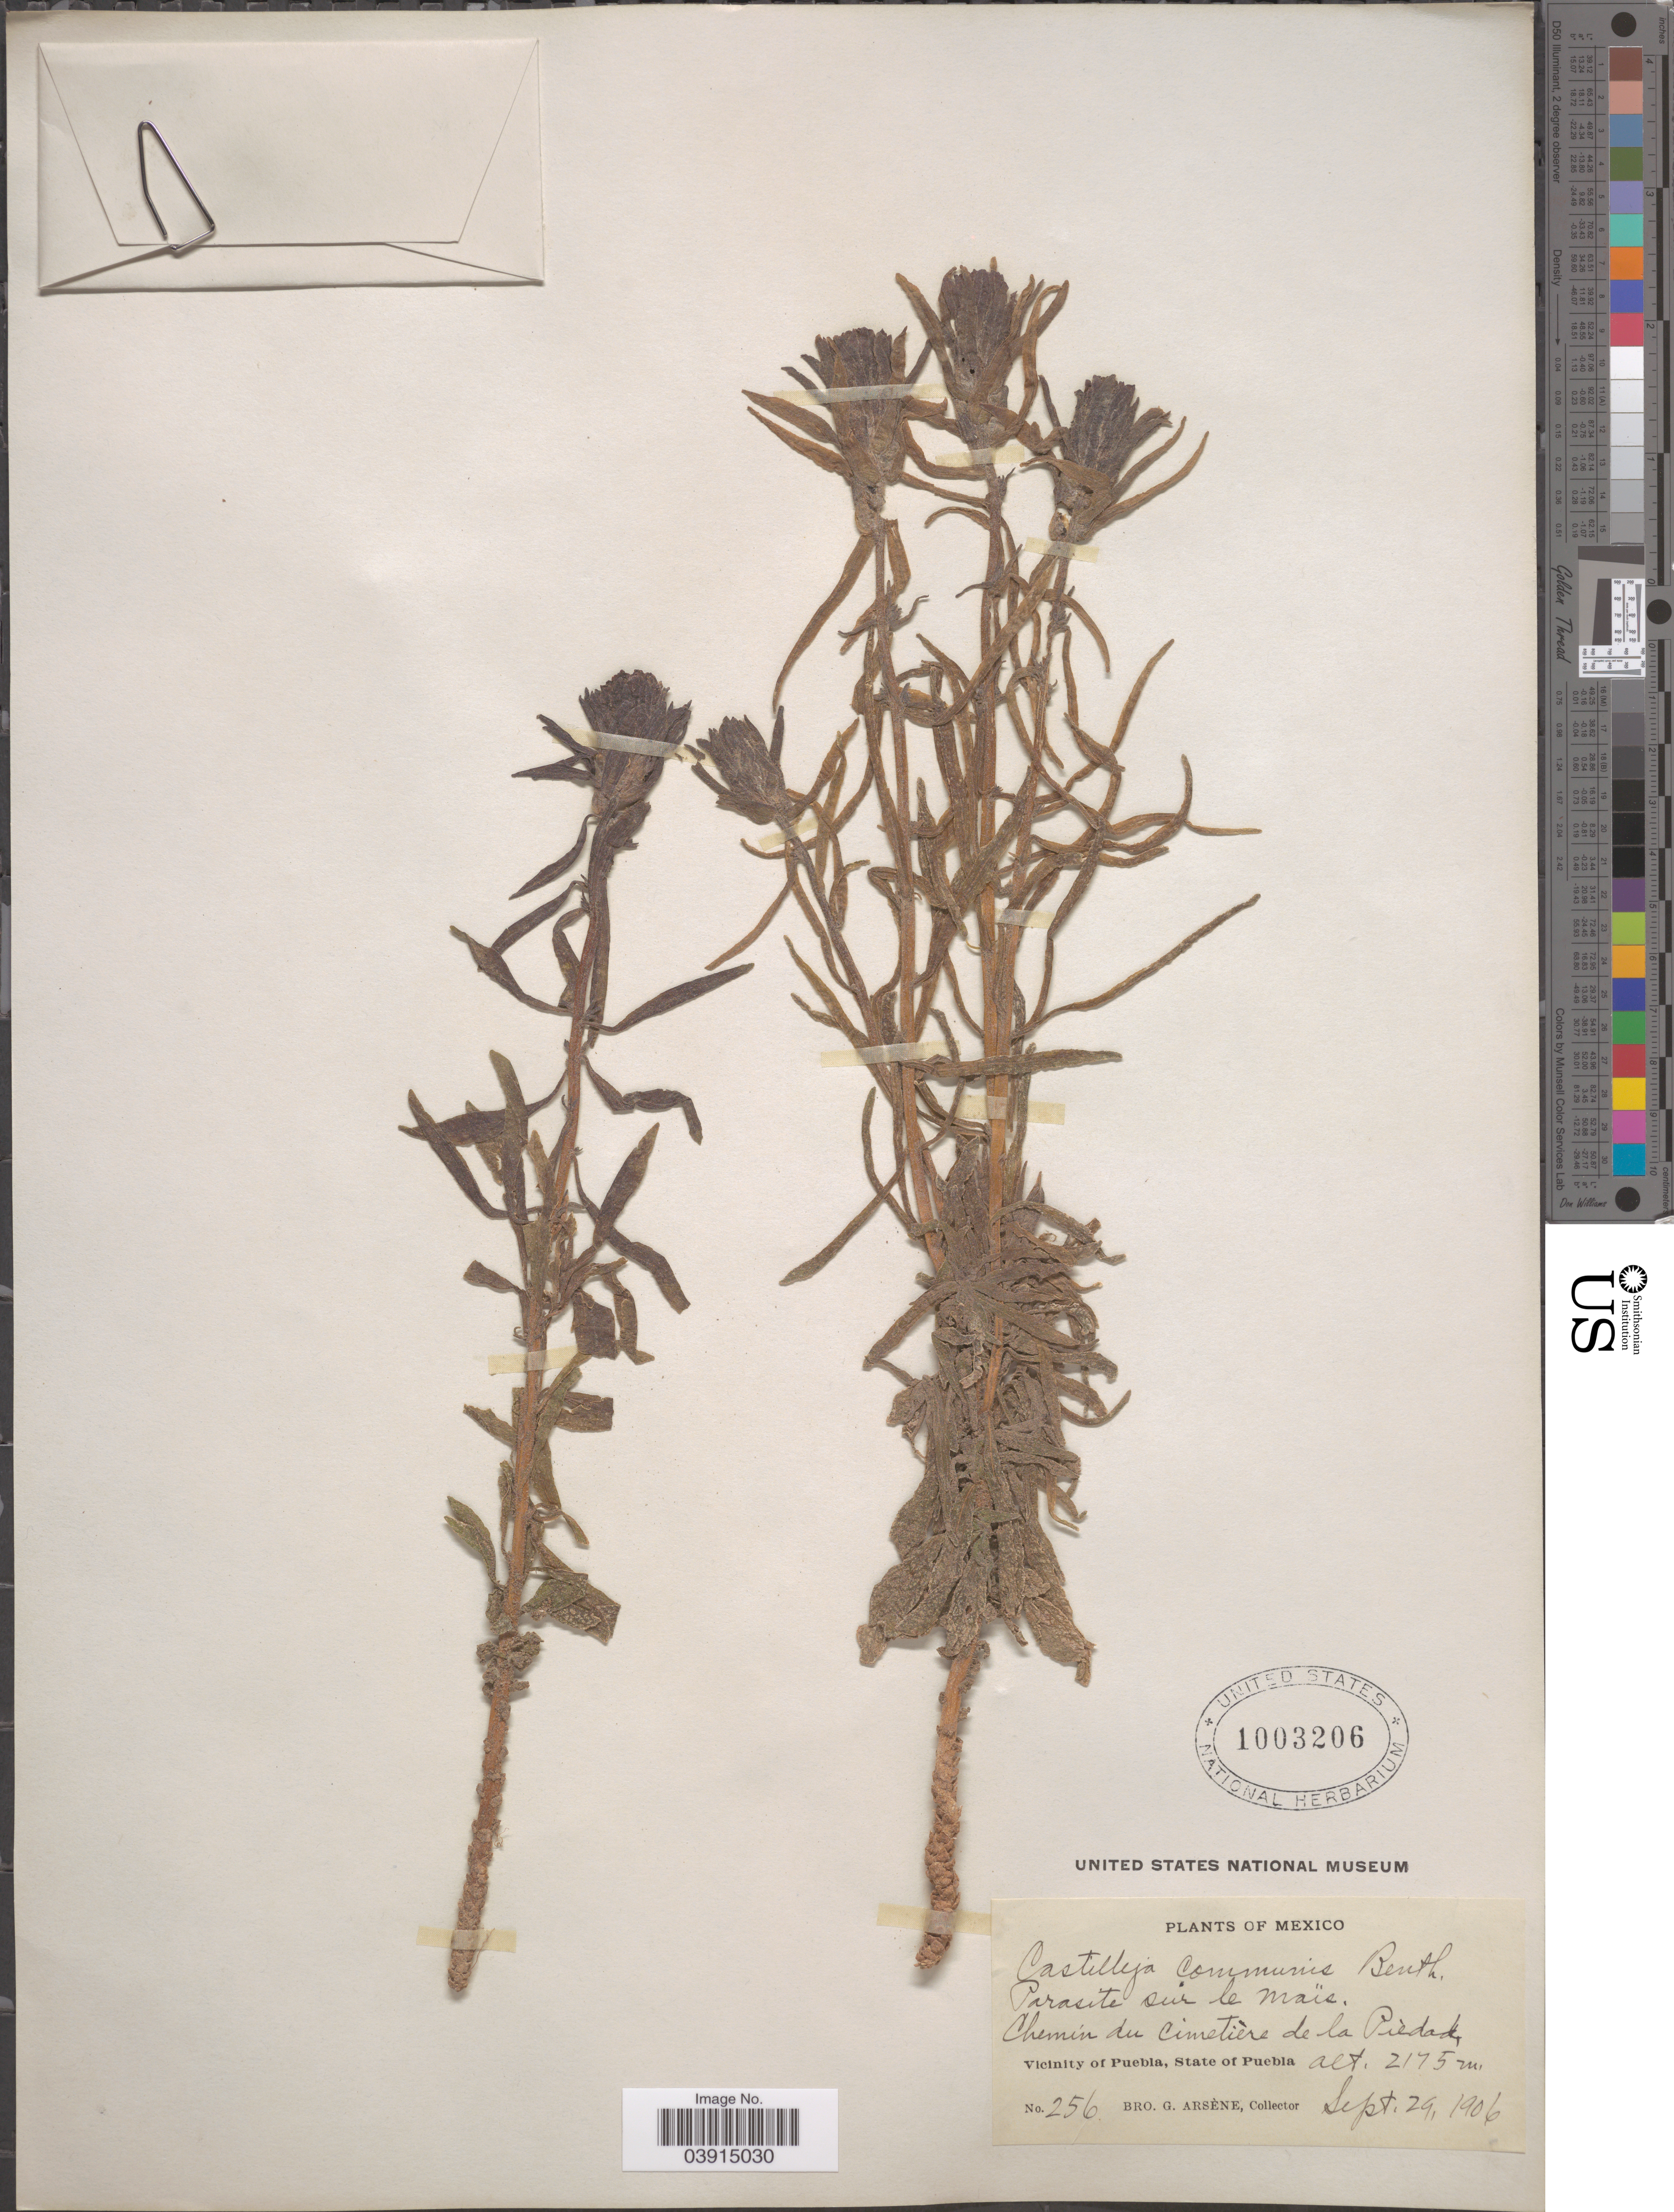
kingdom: Plantae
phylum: Tracheophyta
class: Magnoliopsida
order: Lamiales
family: Orobanchaceae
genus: Castilleja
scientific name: Castilleja arvensis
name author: Schltdl. & Cham.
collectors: Bro. G. Arsène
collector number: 256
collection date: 1906-09-29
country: Mexico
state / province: Puebla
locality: Chemin du Cimetière de la Piedra, Vicinity of Puebla.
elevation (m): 2175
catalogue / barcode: US 1003206